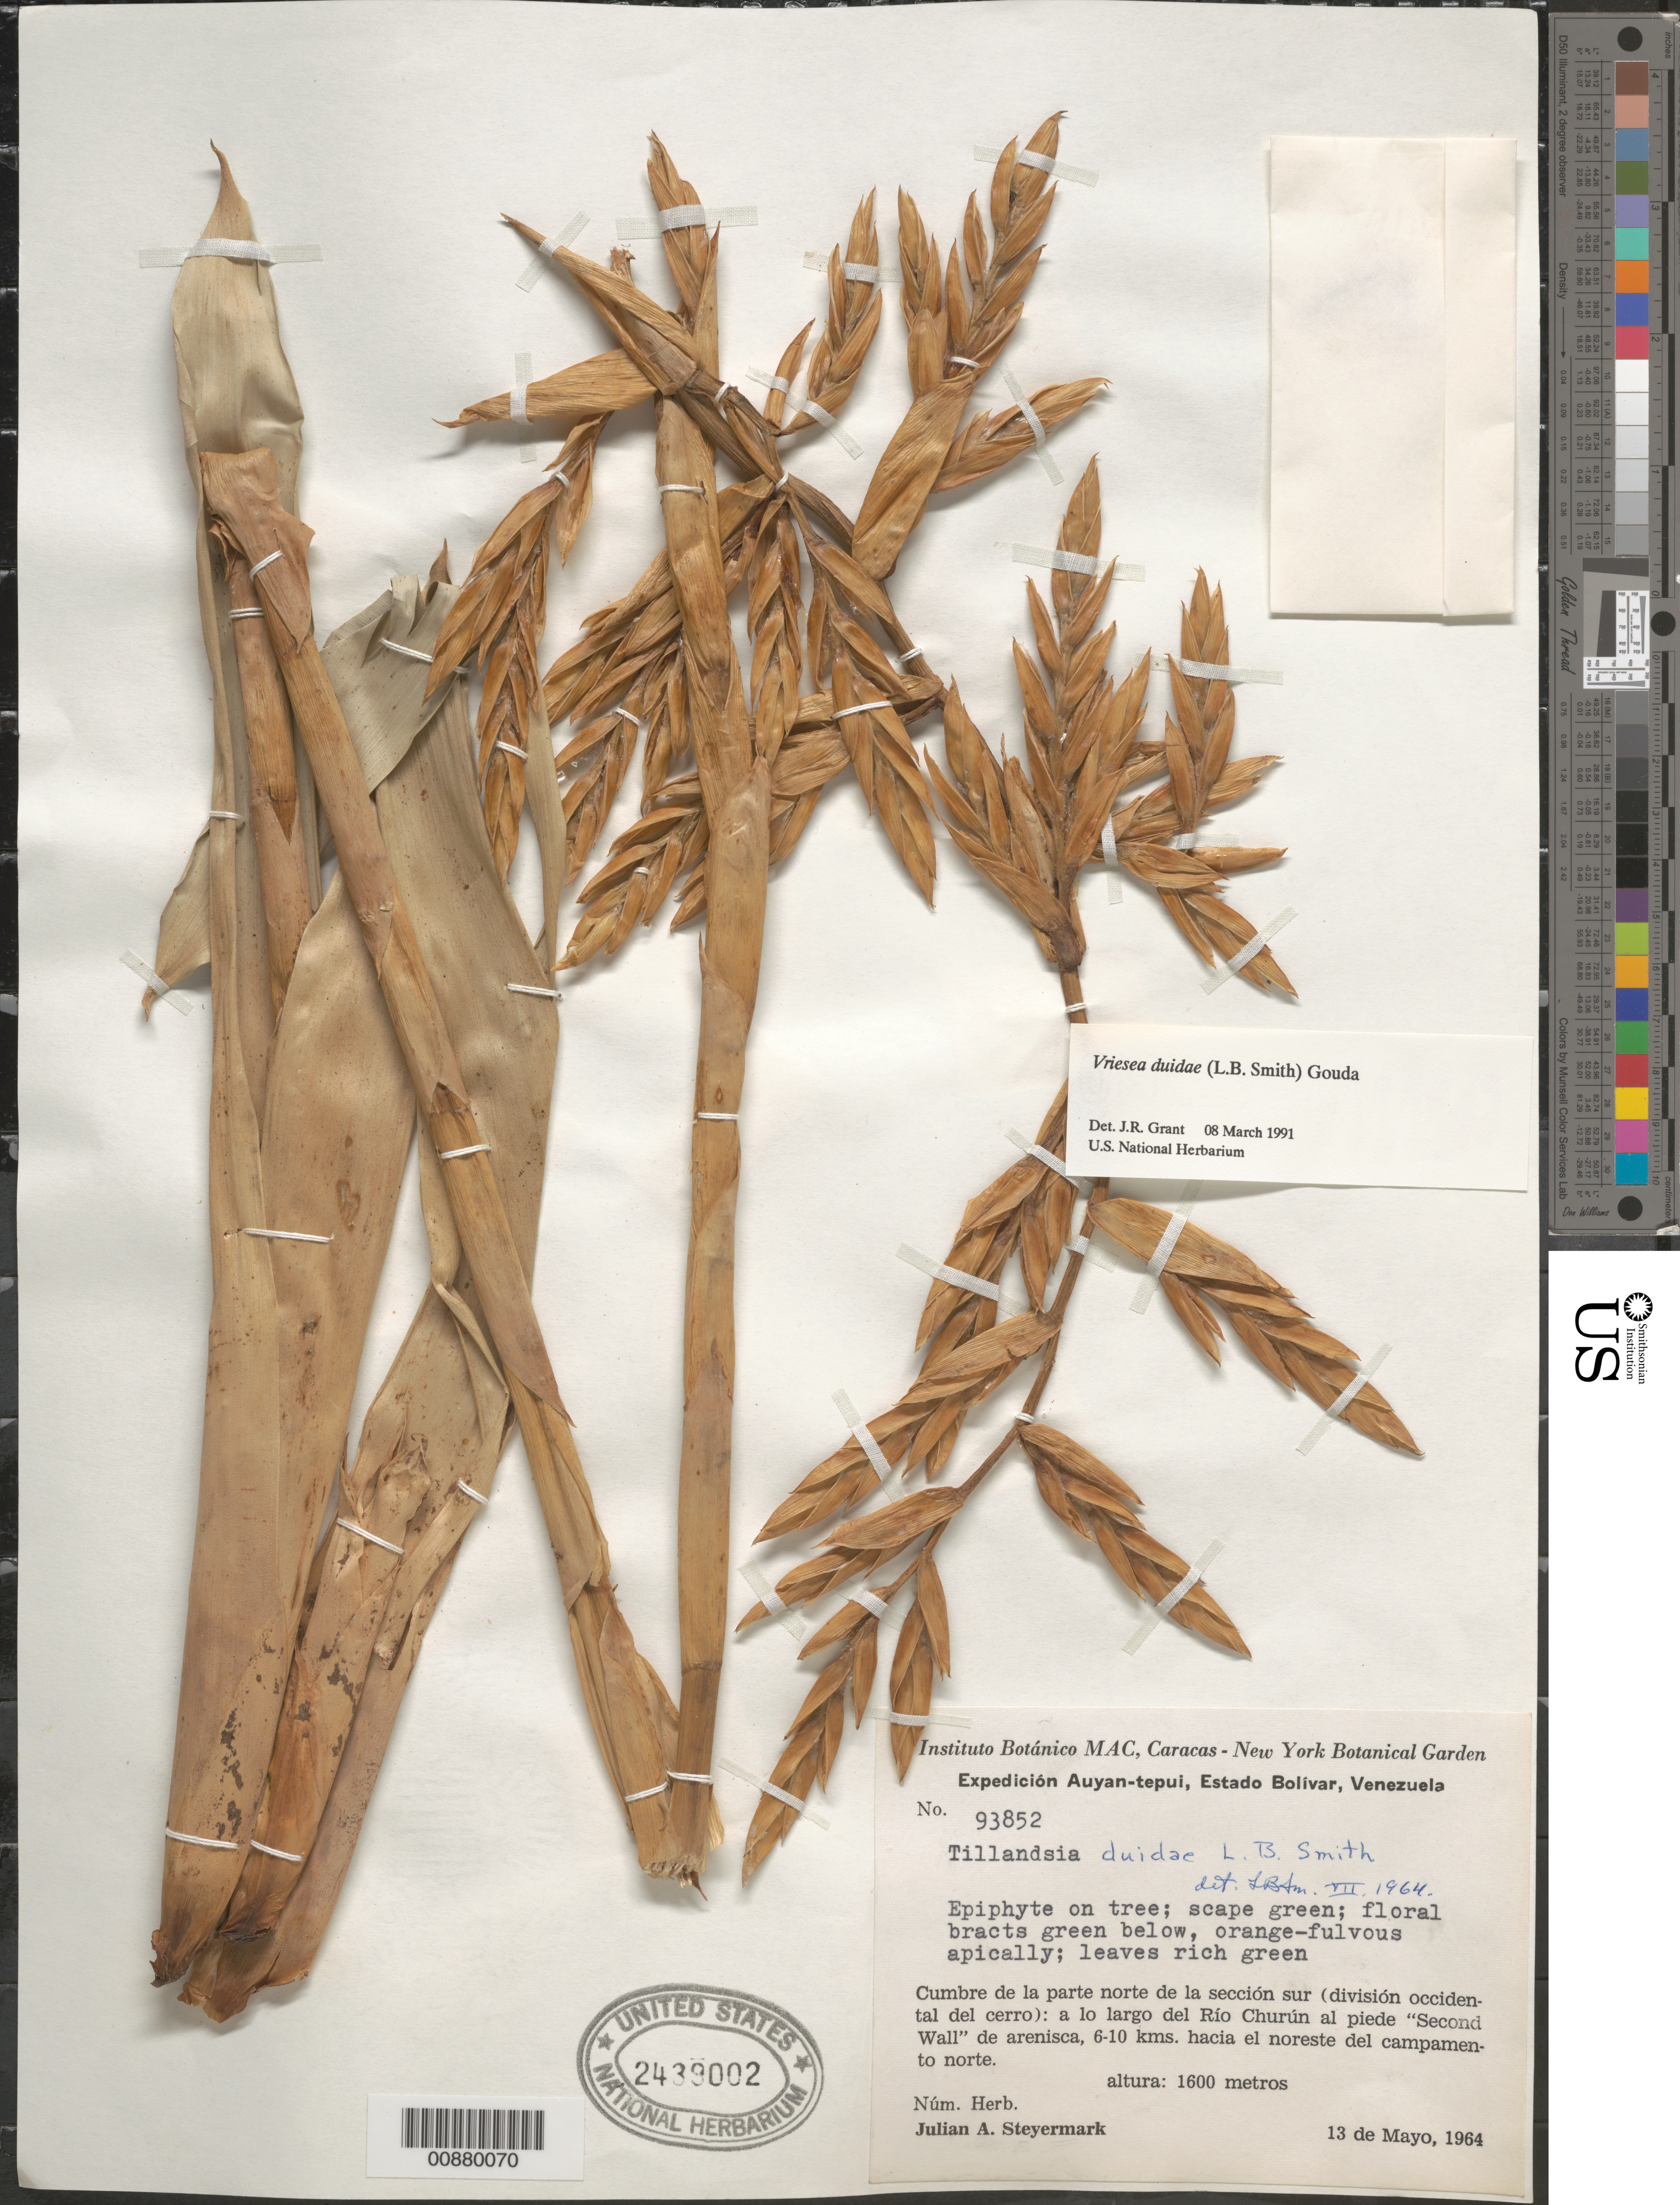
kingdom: Plantae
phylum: Tracheophyta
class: Liliopsida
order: Poales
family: Bromeliaceae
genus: Vriesea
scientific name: Vriesea duidae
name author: (L.B. Sm.) Gouda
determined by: Grant, J. R., (SWITZERLAND)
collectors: J. Steyermark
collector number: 93852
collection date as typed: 13-May-64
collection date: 1964-05-13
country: Venezuela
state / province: Bolívar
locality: Auyan-tepuí, Río Churún, de la parte norte de la seccion sur (division occidental), al pie de "Second Wall" de arenisca, 6-10 km hacia el NE del campamento norte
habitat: Cumbre de la parte norte; on tree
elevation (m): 1600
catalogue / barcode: US 2439002